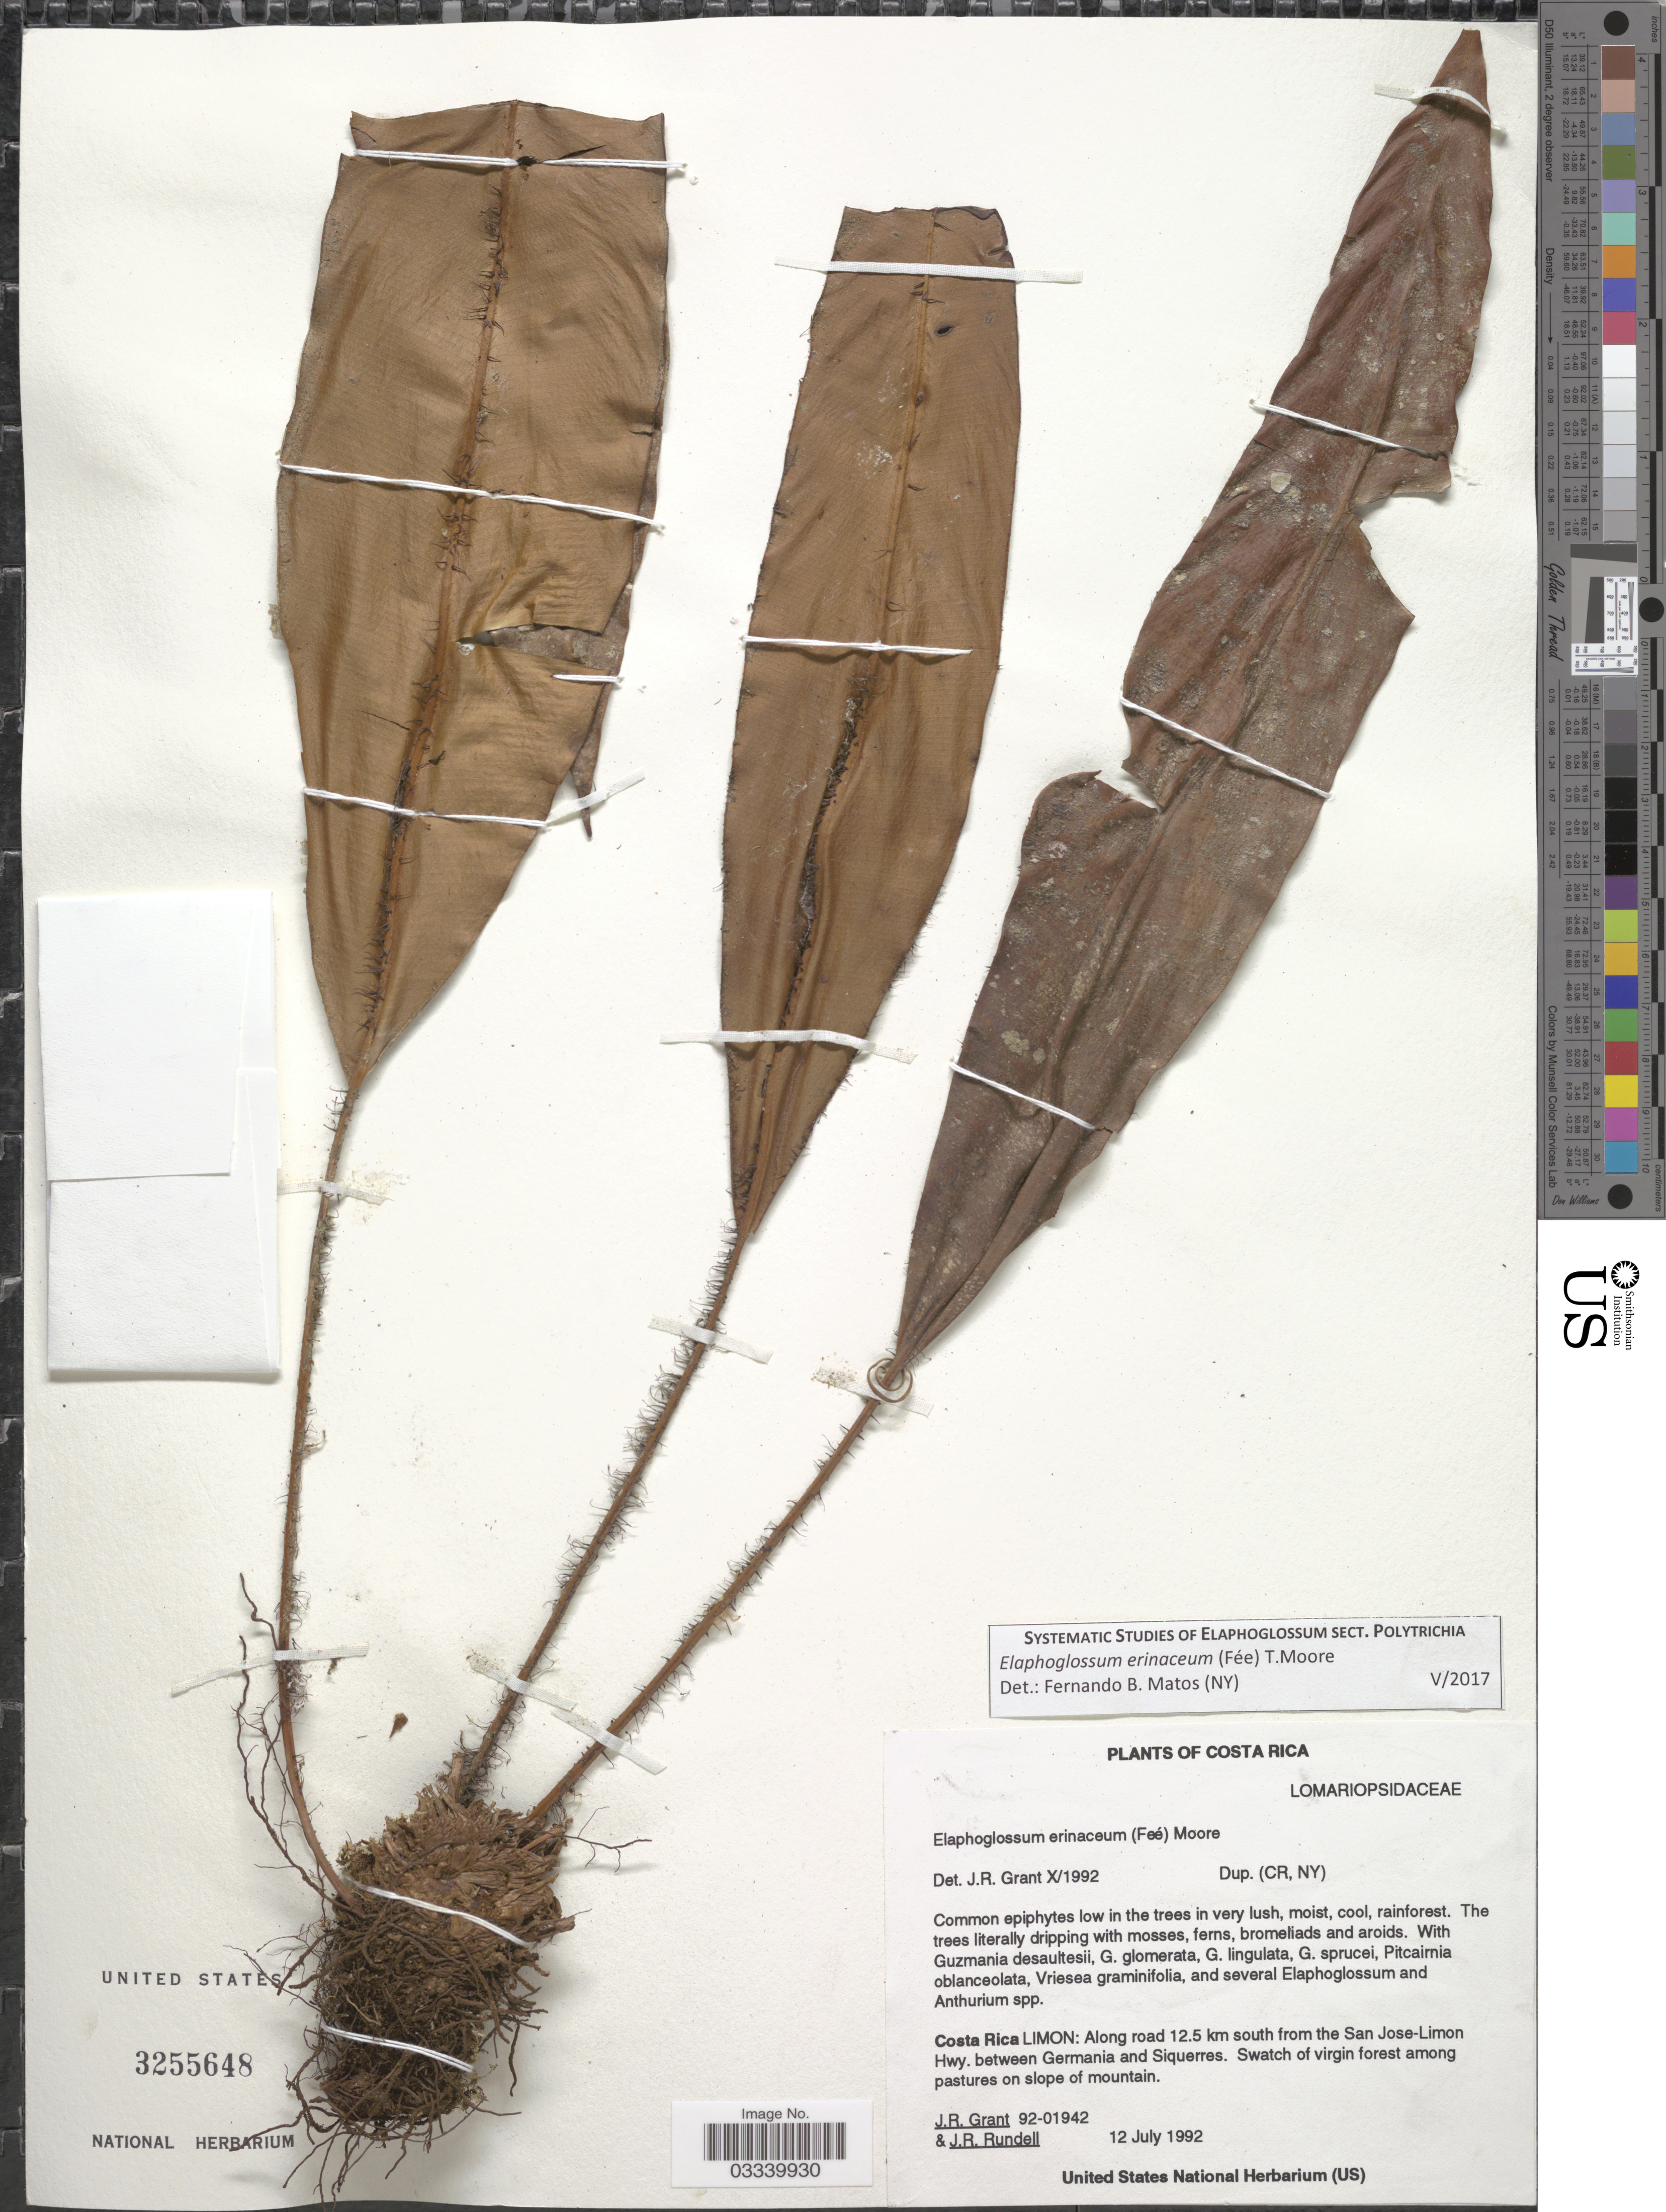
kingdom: Plantae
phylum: Tracheophyta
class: Polypodiopsida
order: Polypodiales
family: Dryopteridaceae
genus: Elaphoglossum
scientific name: Elaphoglossum erinaceum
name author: (Fée) T. Moore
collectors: J. Grant & J. R. Rundell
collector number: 92-01942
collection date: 1992-07-12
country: Costa Rica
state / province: Limón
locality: Along road 12.5 km south from the San Jose-Limon Hwy. between Germania and Siquerres.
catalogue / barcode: US 3255648